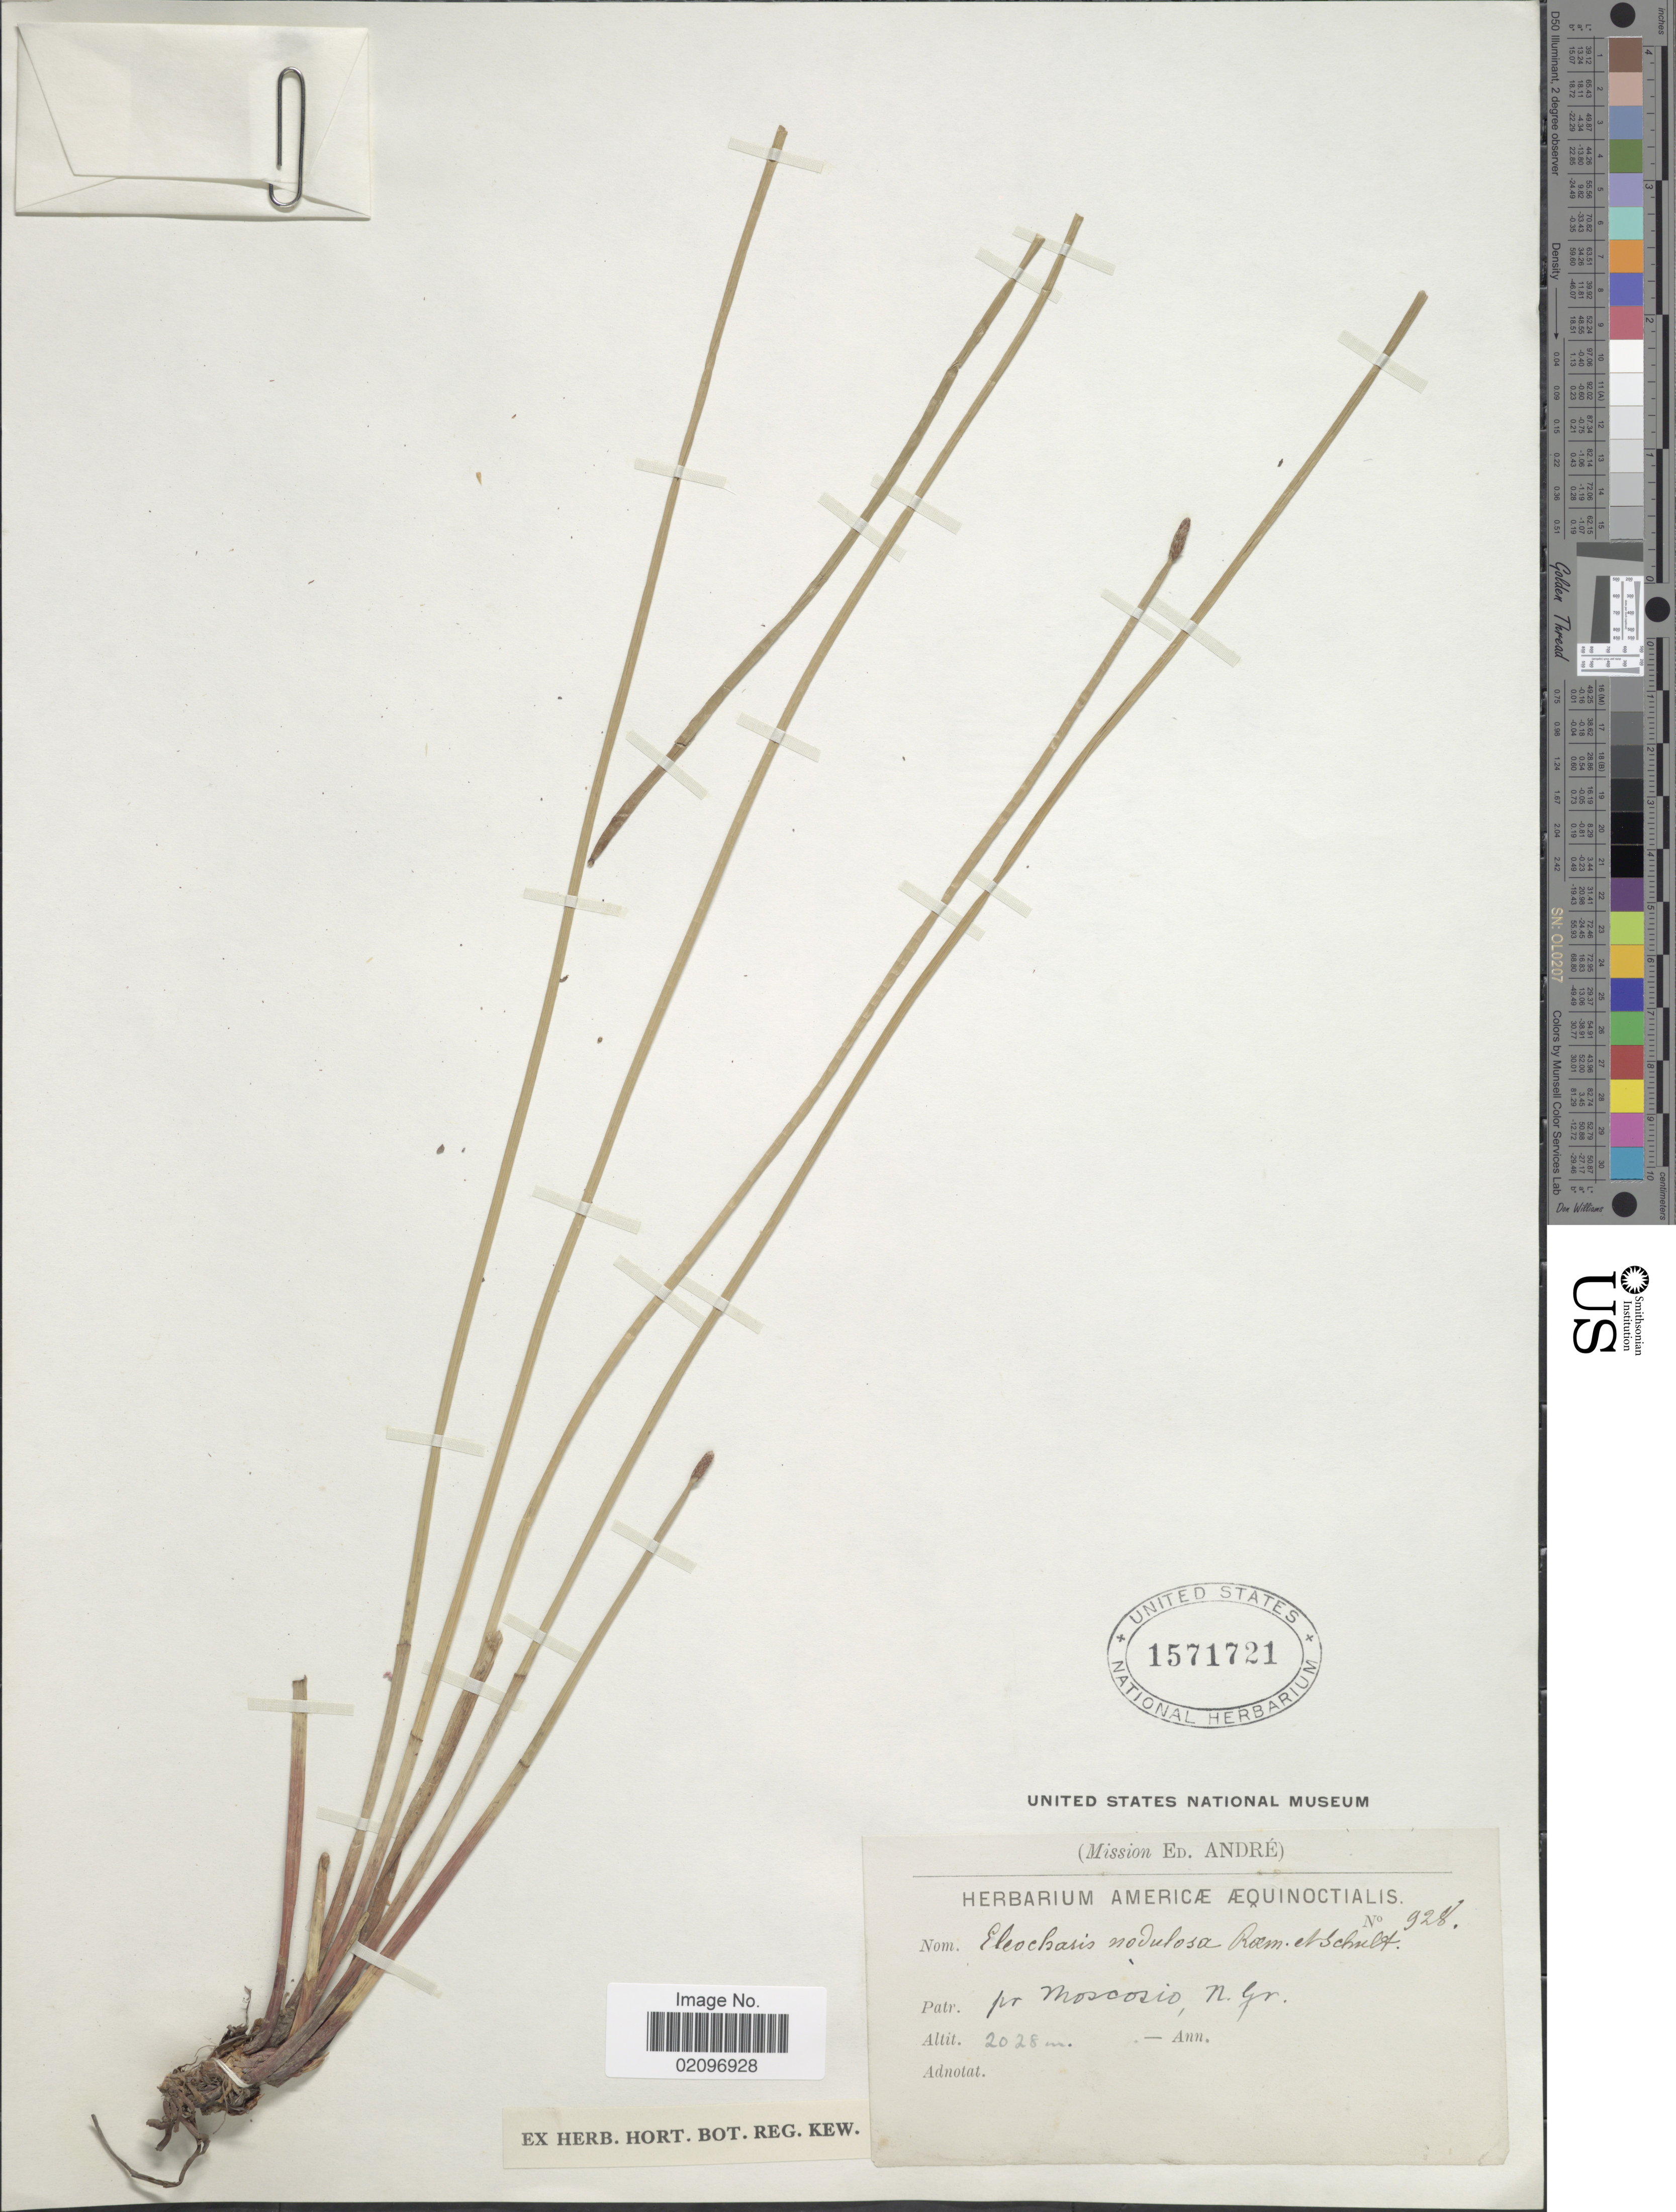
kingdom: Plantae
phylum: Tracheophyta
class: Liliopsida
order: Poales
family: Cyperaceae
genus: Eleocharis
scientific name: Eleocharis montana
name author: (Kunth) Roem. & Schult.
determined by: Strong, Mark T., (BOT), Smithsonian Institution - National Museum of Natural History (UNITED STATES)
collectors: É. F. André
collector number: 928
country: Colombia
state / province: Cundinamarca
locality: Pr. Moscosio, N. Gr.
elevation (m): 2028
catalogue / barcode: US 1571721